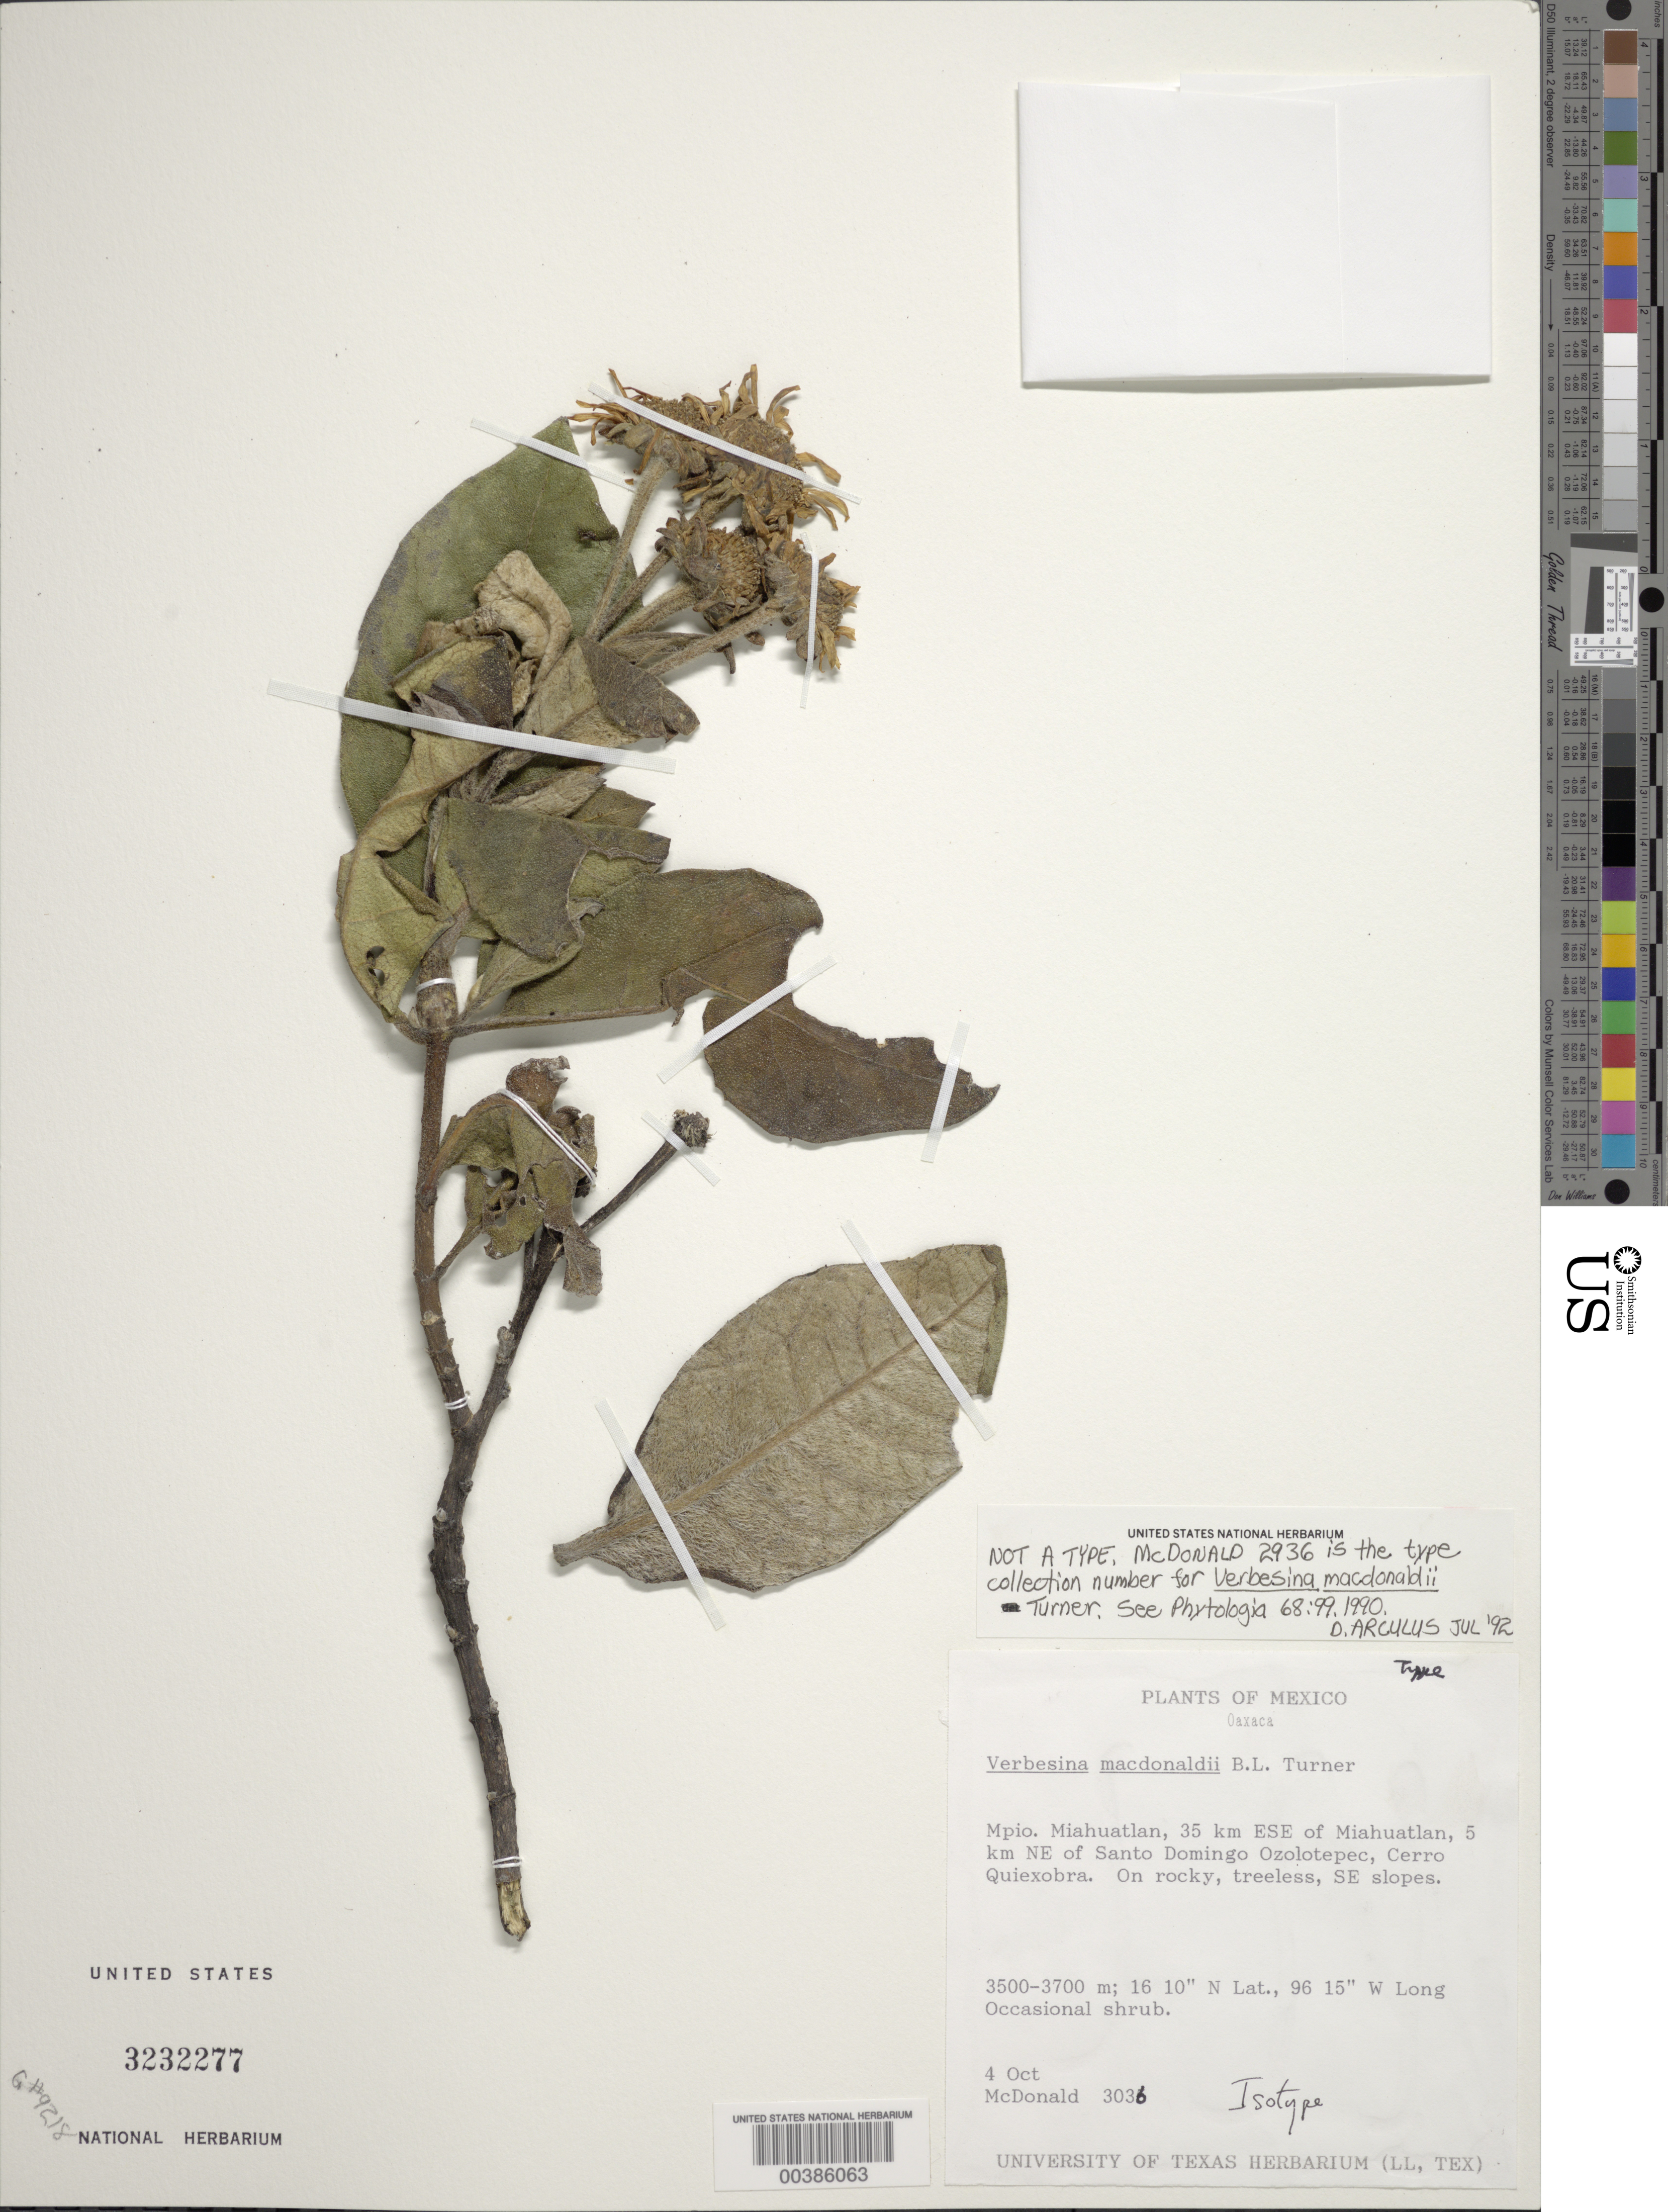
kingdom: Plantae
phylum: Tracheophyta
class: Magnoliopsida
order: Asterales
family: Asteraceae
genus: Verbesina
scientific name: Verbesina macdonaldii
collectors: J. A. McDonald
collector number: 3036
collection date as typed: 04 Oct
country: Mexico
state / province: Oaxaca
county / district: Miahuatlán de Porfirio Diaz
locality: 35 km ESE of Miahuatlan, 5 km NE of Santo Domingo Ozolotepec, Cerro Quiexobra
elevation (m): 3500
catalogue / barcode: US 3232277